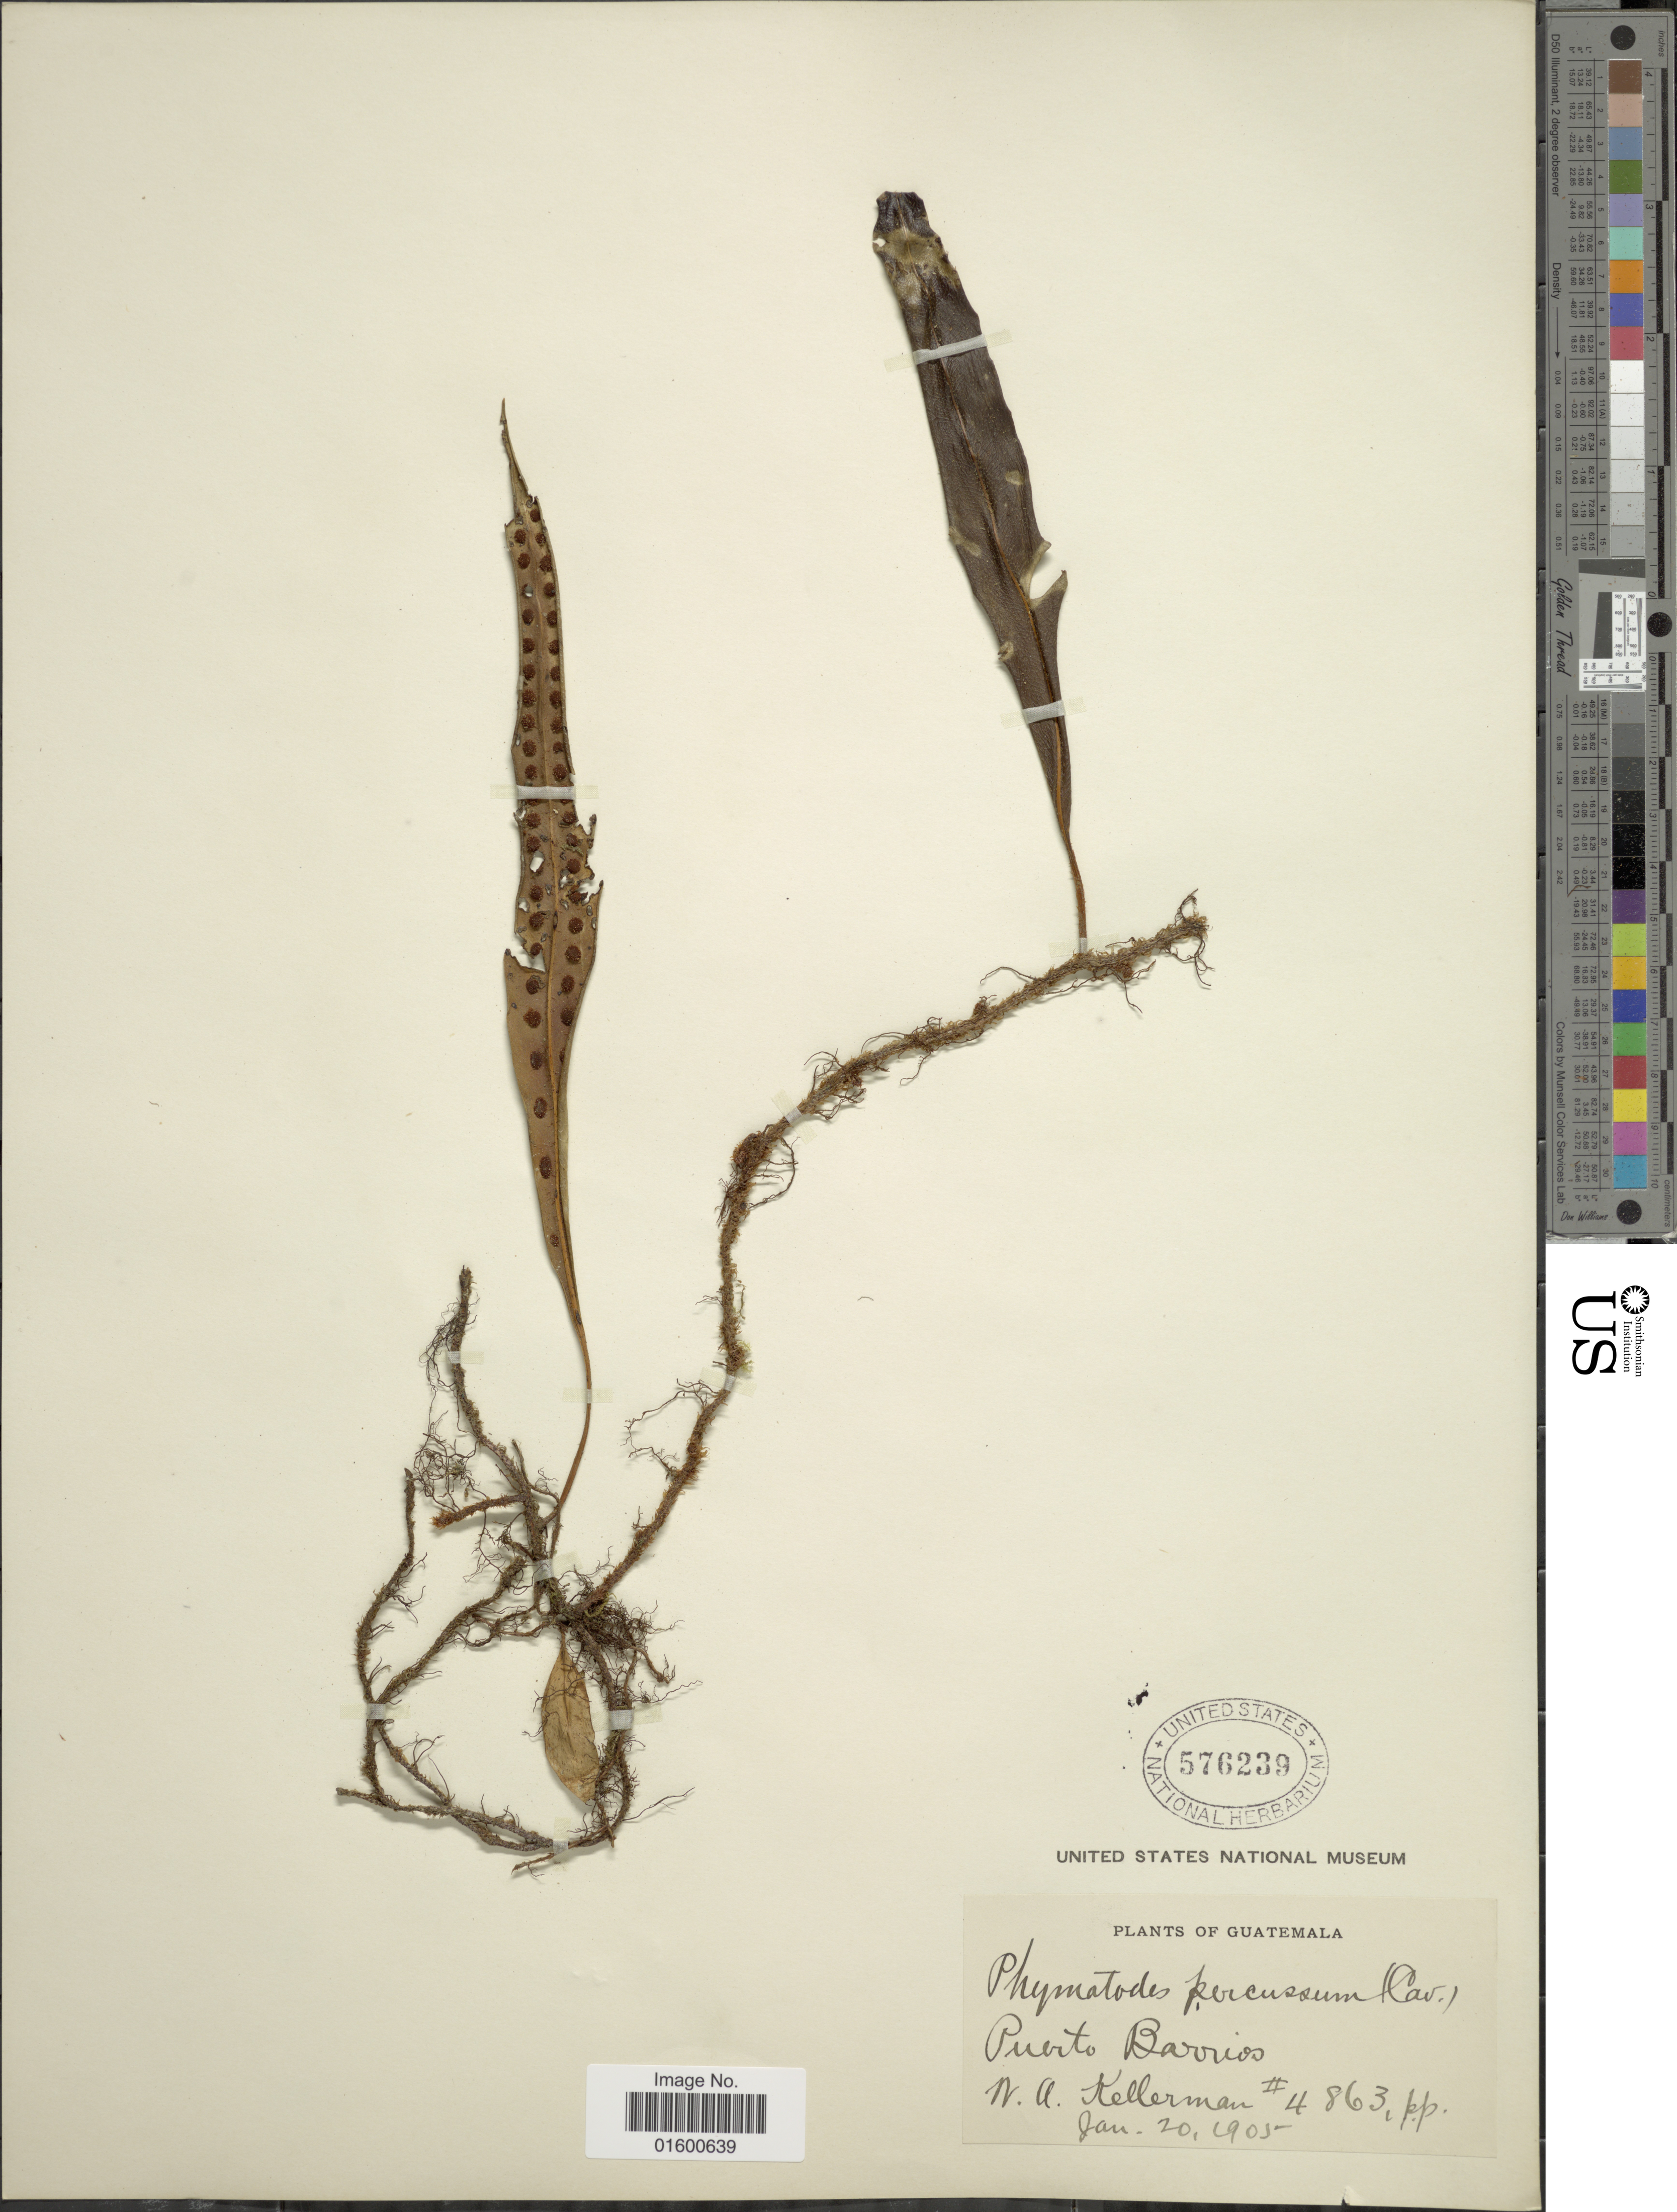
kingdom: Plantae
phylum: Tracheophyta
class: Polypodiopsida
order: Polypodiales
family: Polypodiaceae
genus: Microgramma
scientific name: Microgramma percussa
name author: (Cav.) de la Sota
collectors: W. Kellerman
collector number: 4863PP*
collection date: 1905-01-20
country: Guatemala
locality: Puerto Barrios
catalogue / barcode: US 576239